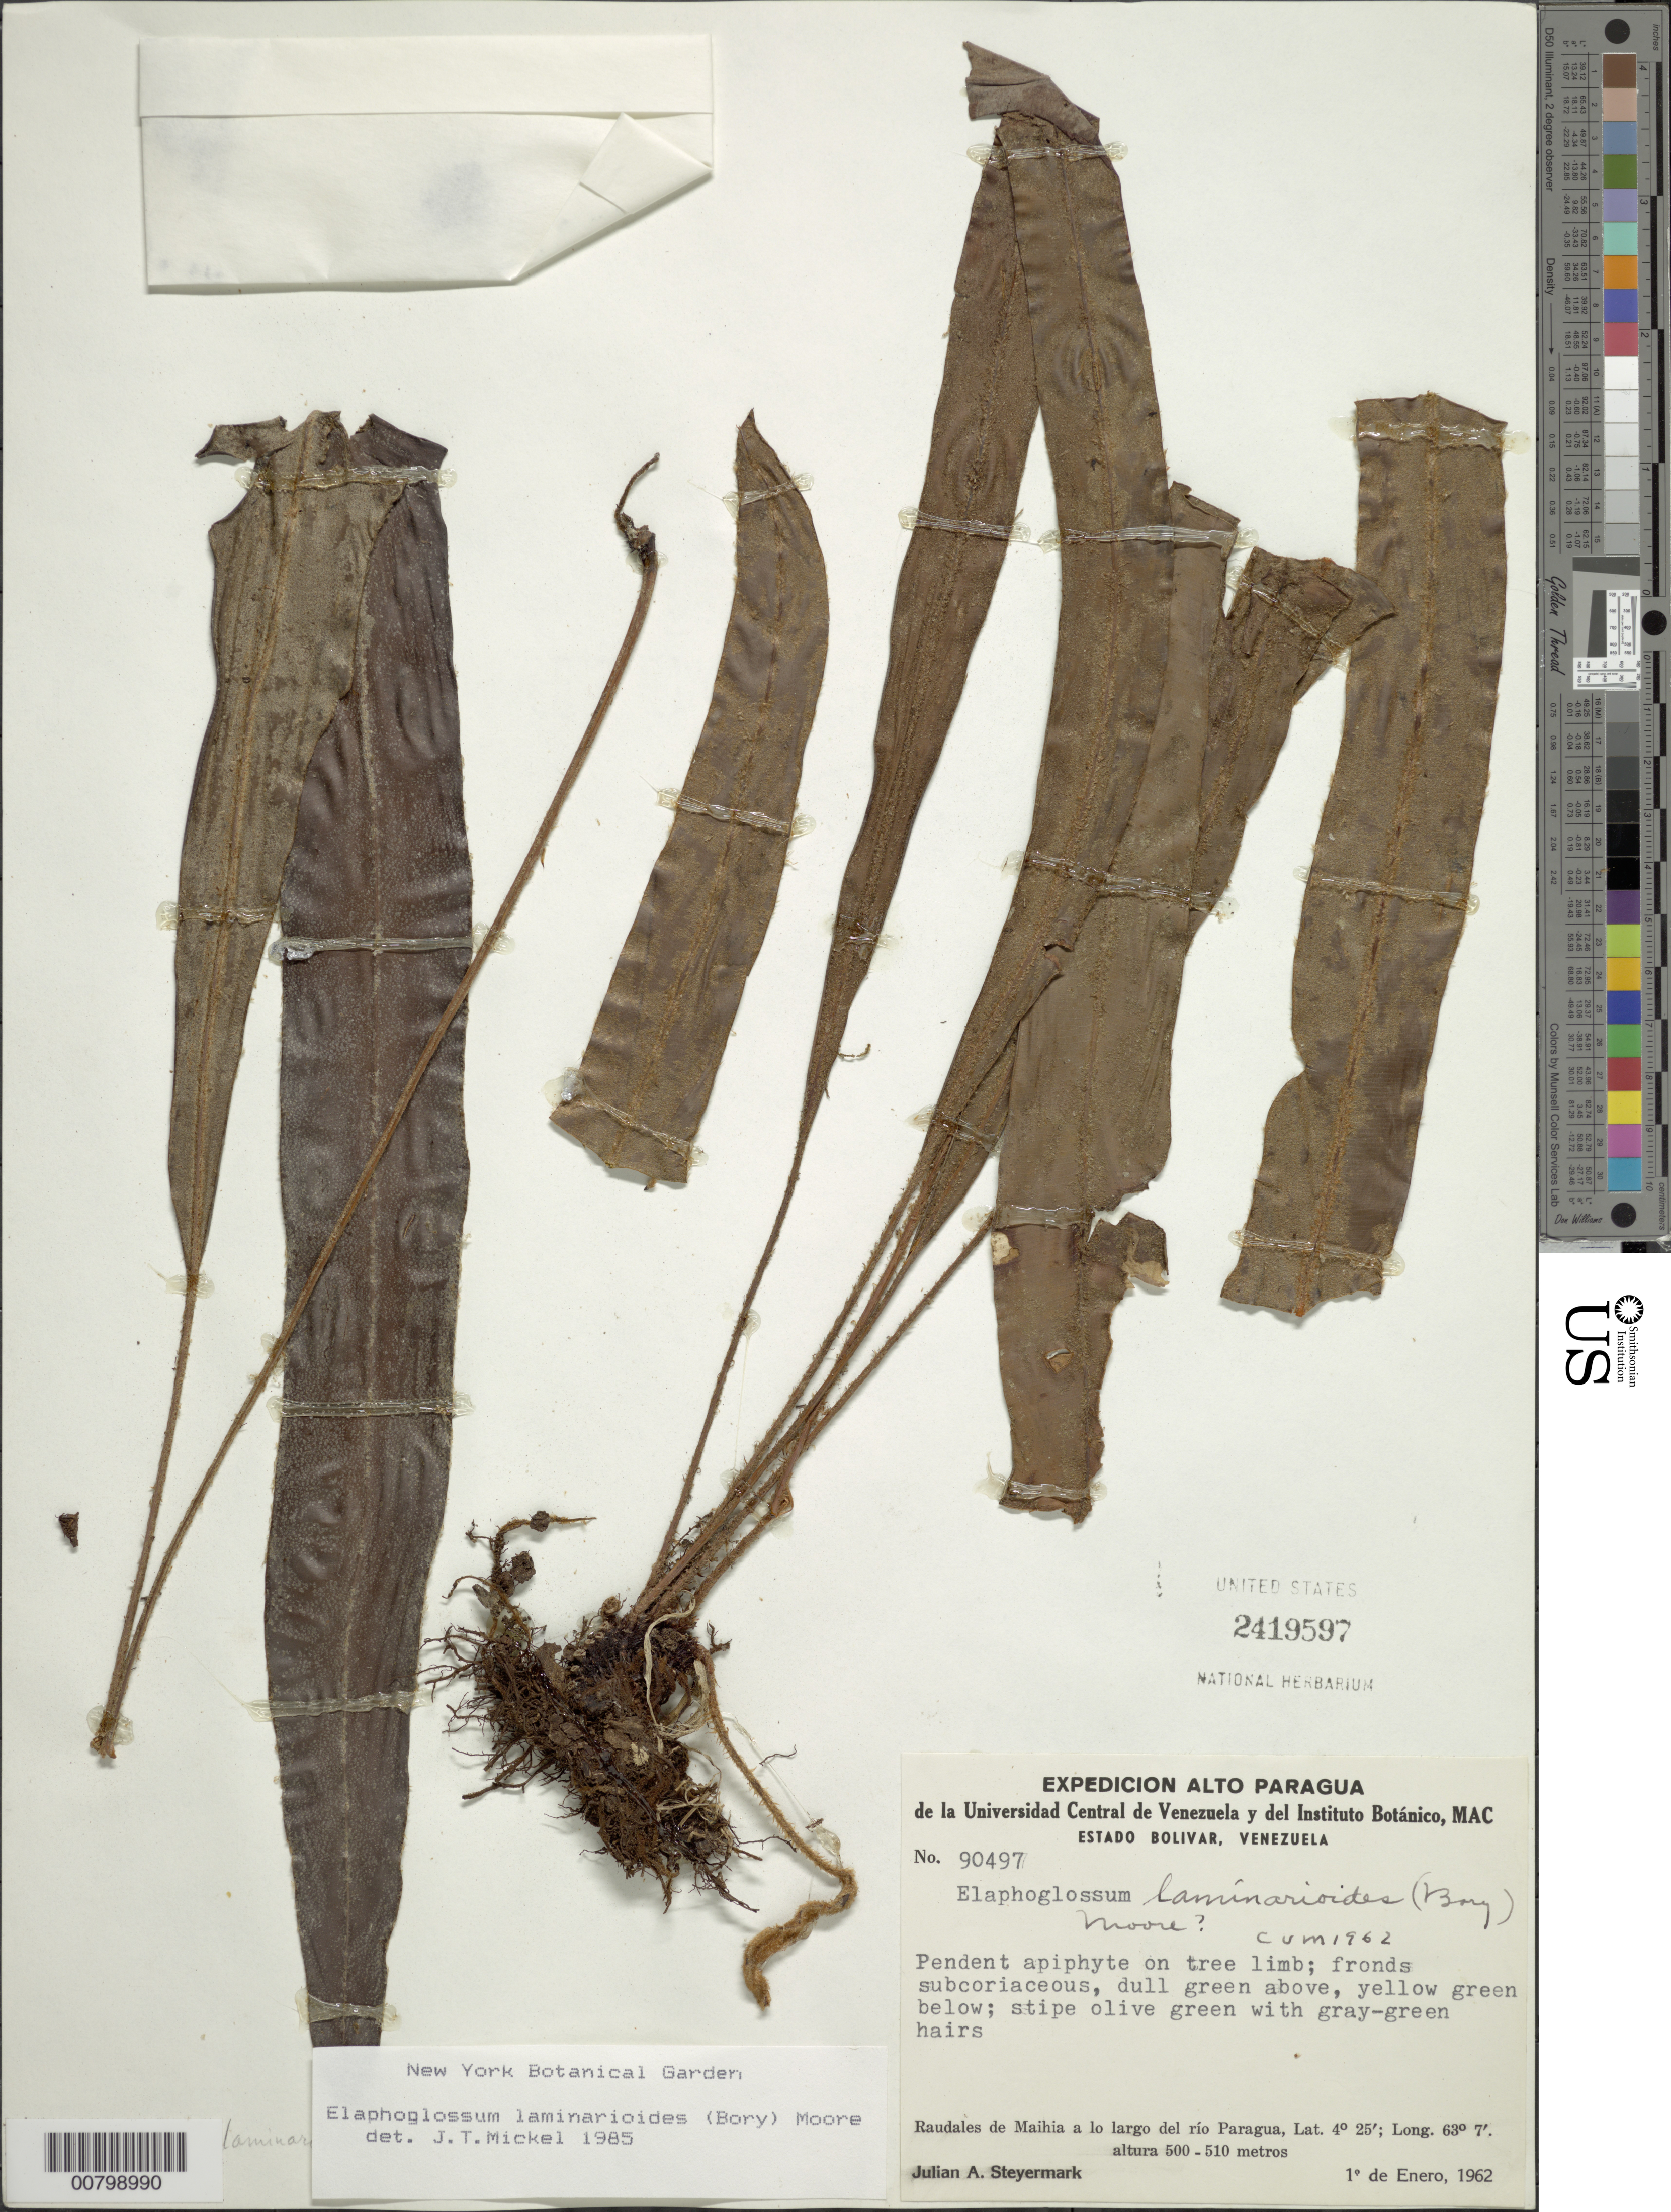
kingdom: Plantae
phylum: Tracheophyta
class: Polypodiopsida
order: Polypodiales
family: Dryopteridaceae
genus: Elaphoglossum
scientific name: Elaphoglossum laminarioides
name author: (Bory ex Fée) T. Moore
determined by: Mickel, J. T., (NY), New York Botanical Garden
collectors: J. Steyermark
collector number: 90497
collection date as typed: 1-Jan-62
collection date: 1962-01-01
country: Venezuela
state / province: Bolívar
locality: Raudales de Maihia, Rió Paragua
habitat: Along river, on tree limb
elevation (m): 500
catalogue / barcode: US 2419597